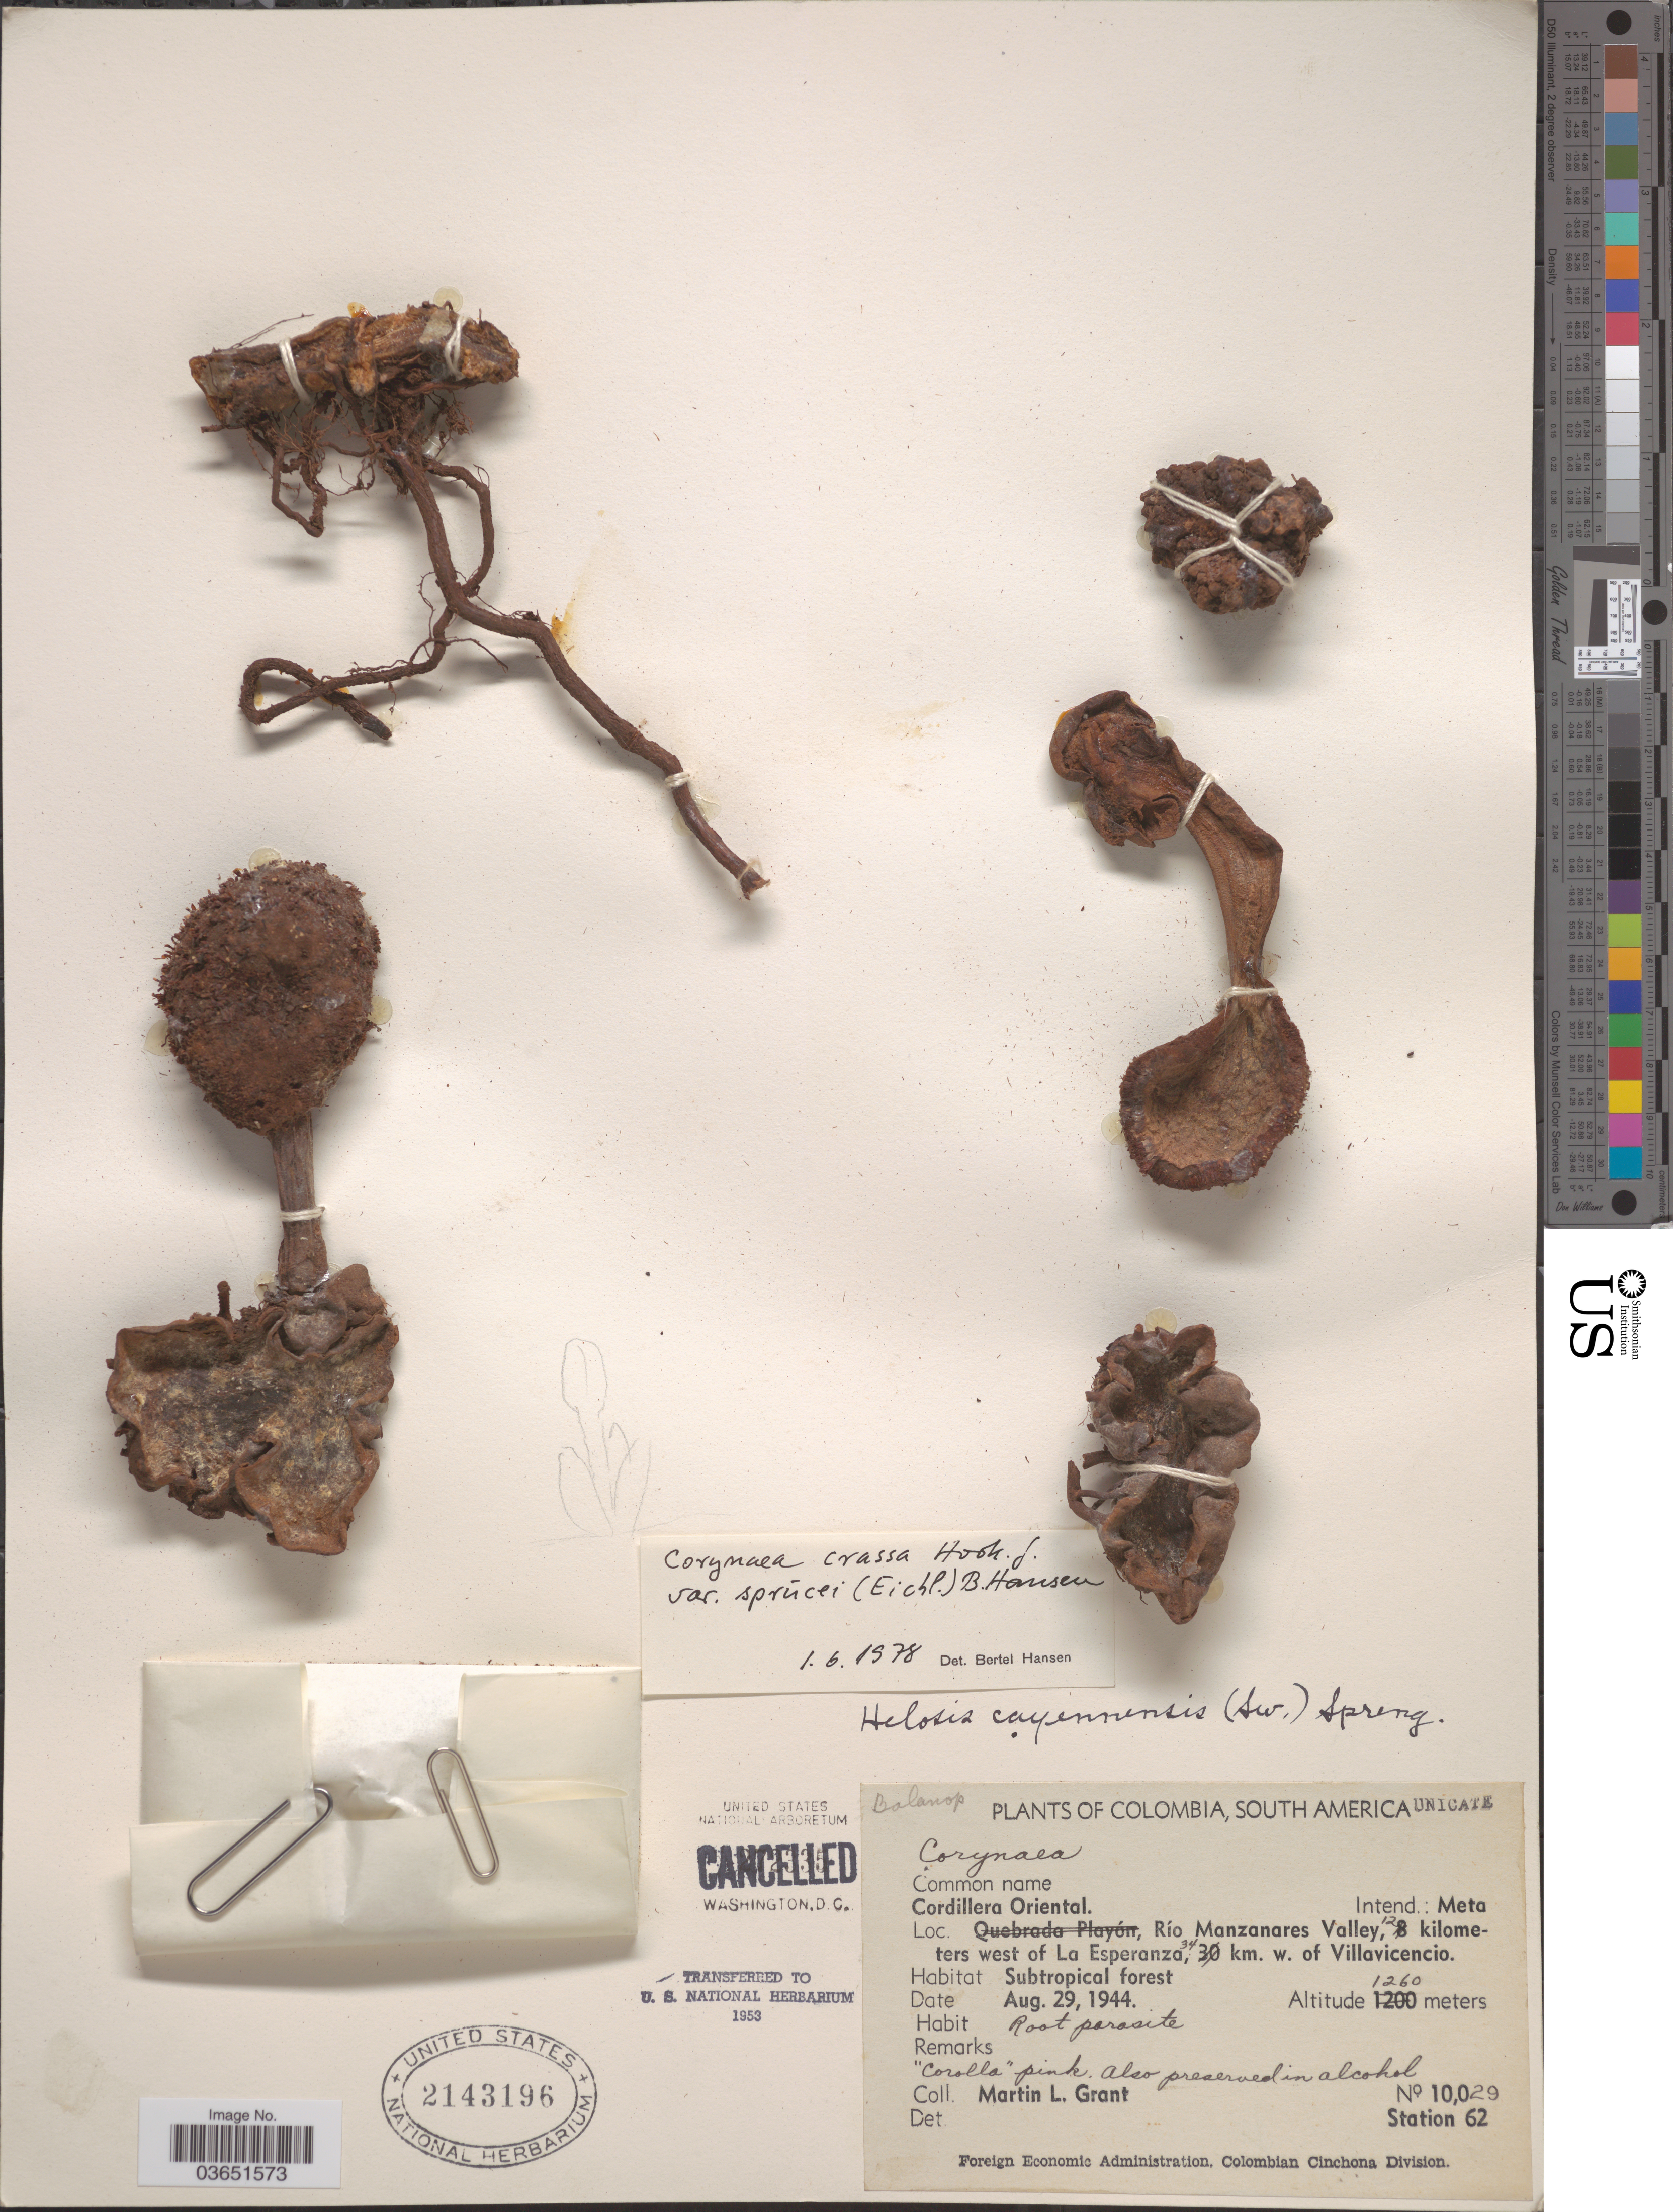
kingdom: Plantae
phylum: Tracheophyta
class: Magnoliopsida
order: Santalales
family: Balanophoraceae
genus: Corynaea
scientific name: Corynaea crassa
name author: Hook. f.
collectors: M. L. Grant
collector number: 10029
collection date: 1944-08-29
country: Colombia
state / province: Meta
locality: Cordillera Oriental. Intend.: Meta. Río Manzanares Valley, 12 kilometers west of La Esperanza, 34 km. w. of Villavicencio.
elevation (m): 1260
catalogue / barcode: US 2143196